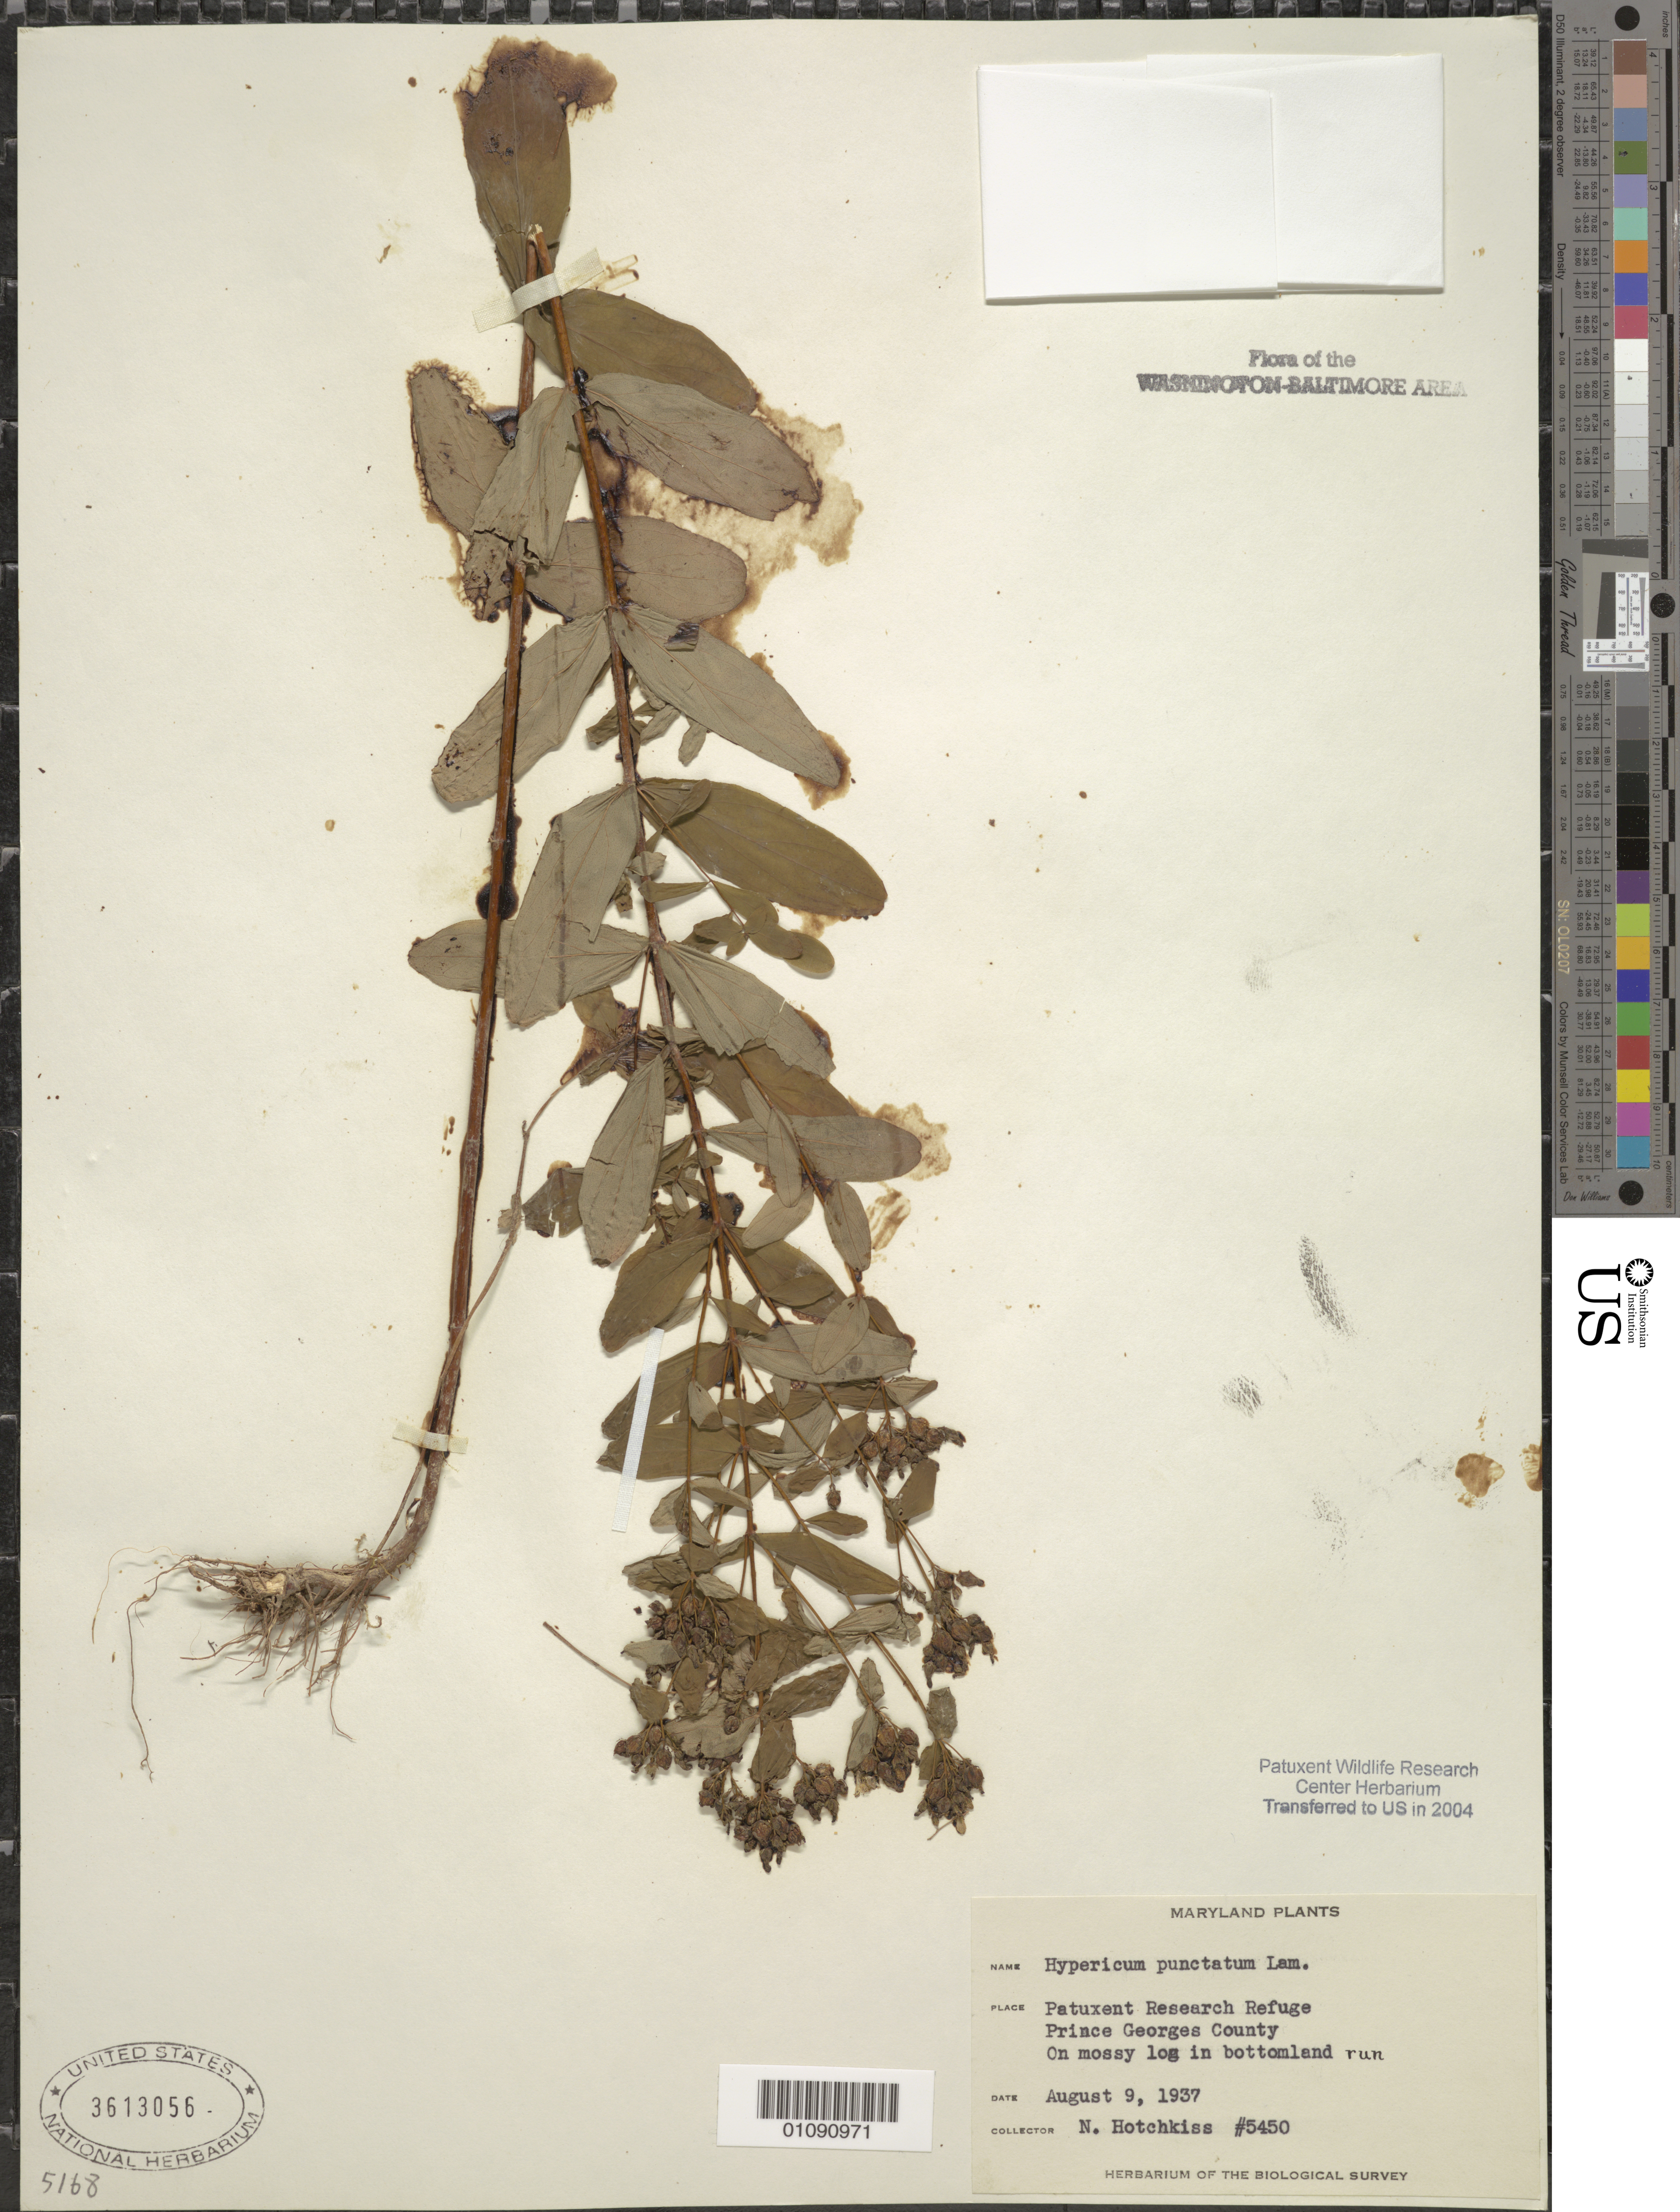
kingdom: Plantae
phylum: Tracheophyta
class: Magnoliopsida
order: Malpighiales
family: Hypericaceae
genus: Hypericum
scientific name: Hypericum punctatum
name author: Lam.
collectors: N. Hotchkiss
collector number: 5450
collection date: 1937-08-09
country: United States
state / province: Maryland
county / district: Prince George's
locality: Patuxent Wildlife Refuge.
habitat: On mossy log in bottomland run.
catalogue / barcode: US 3613056